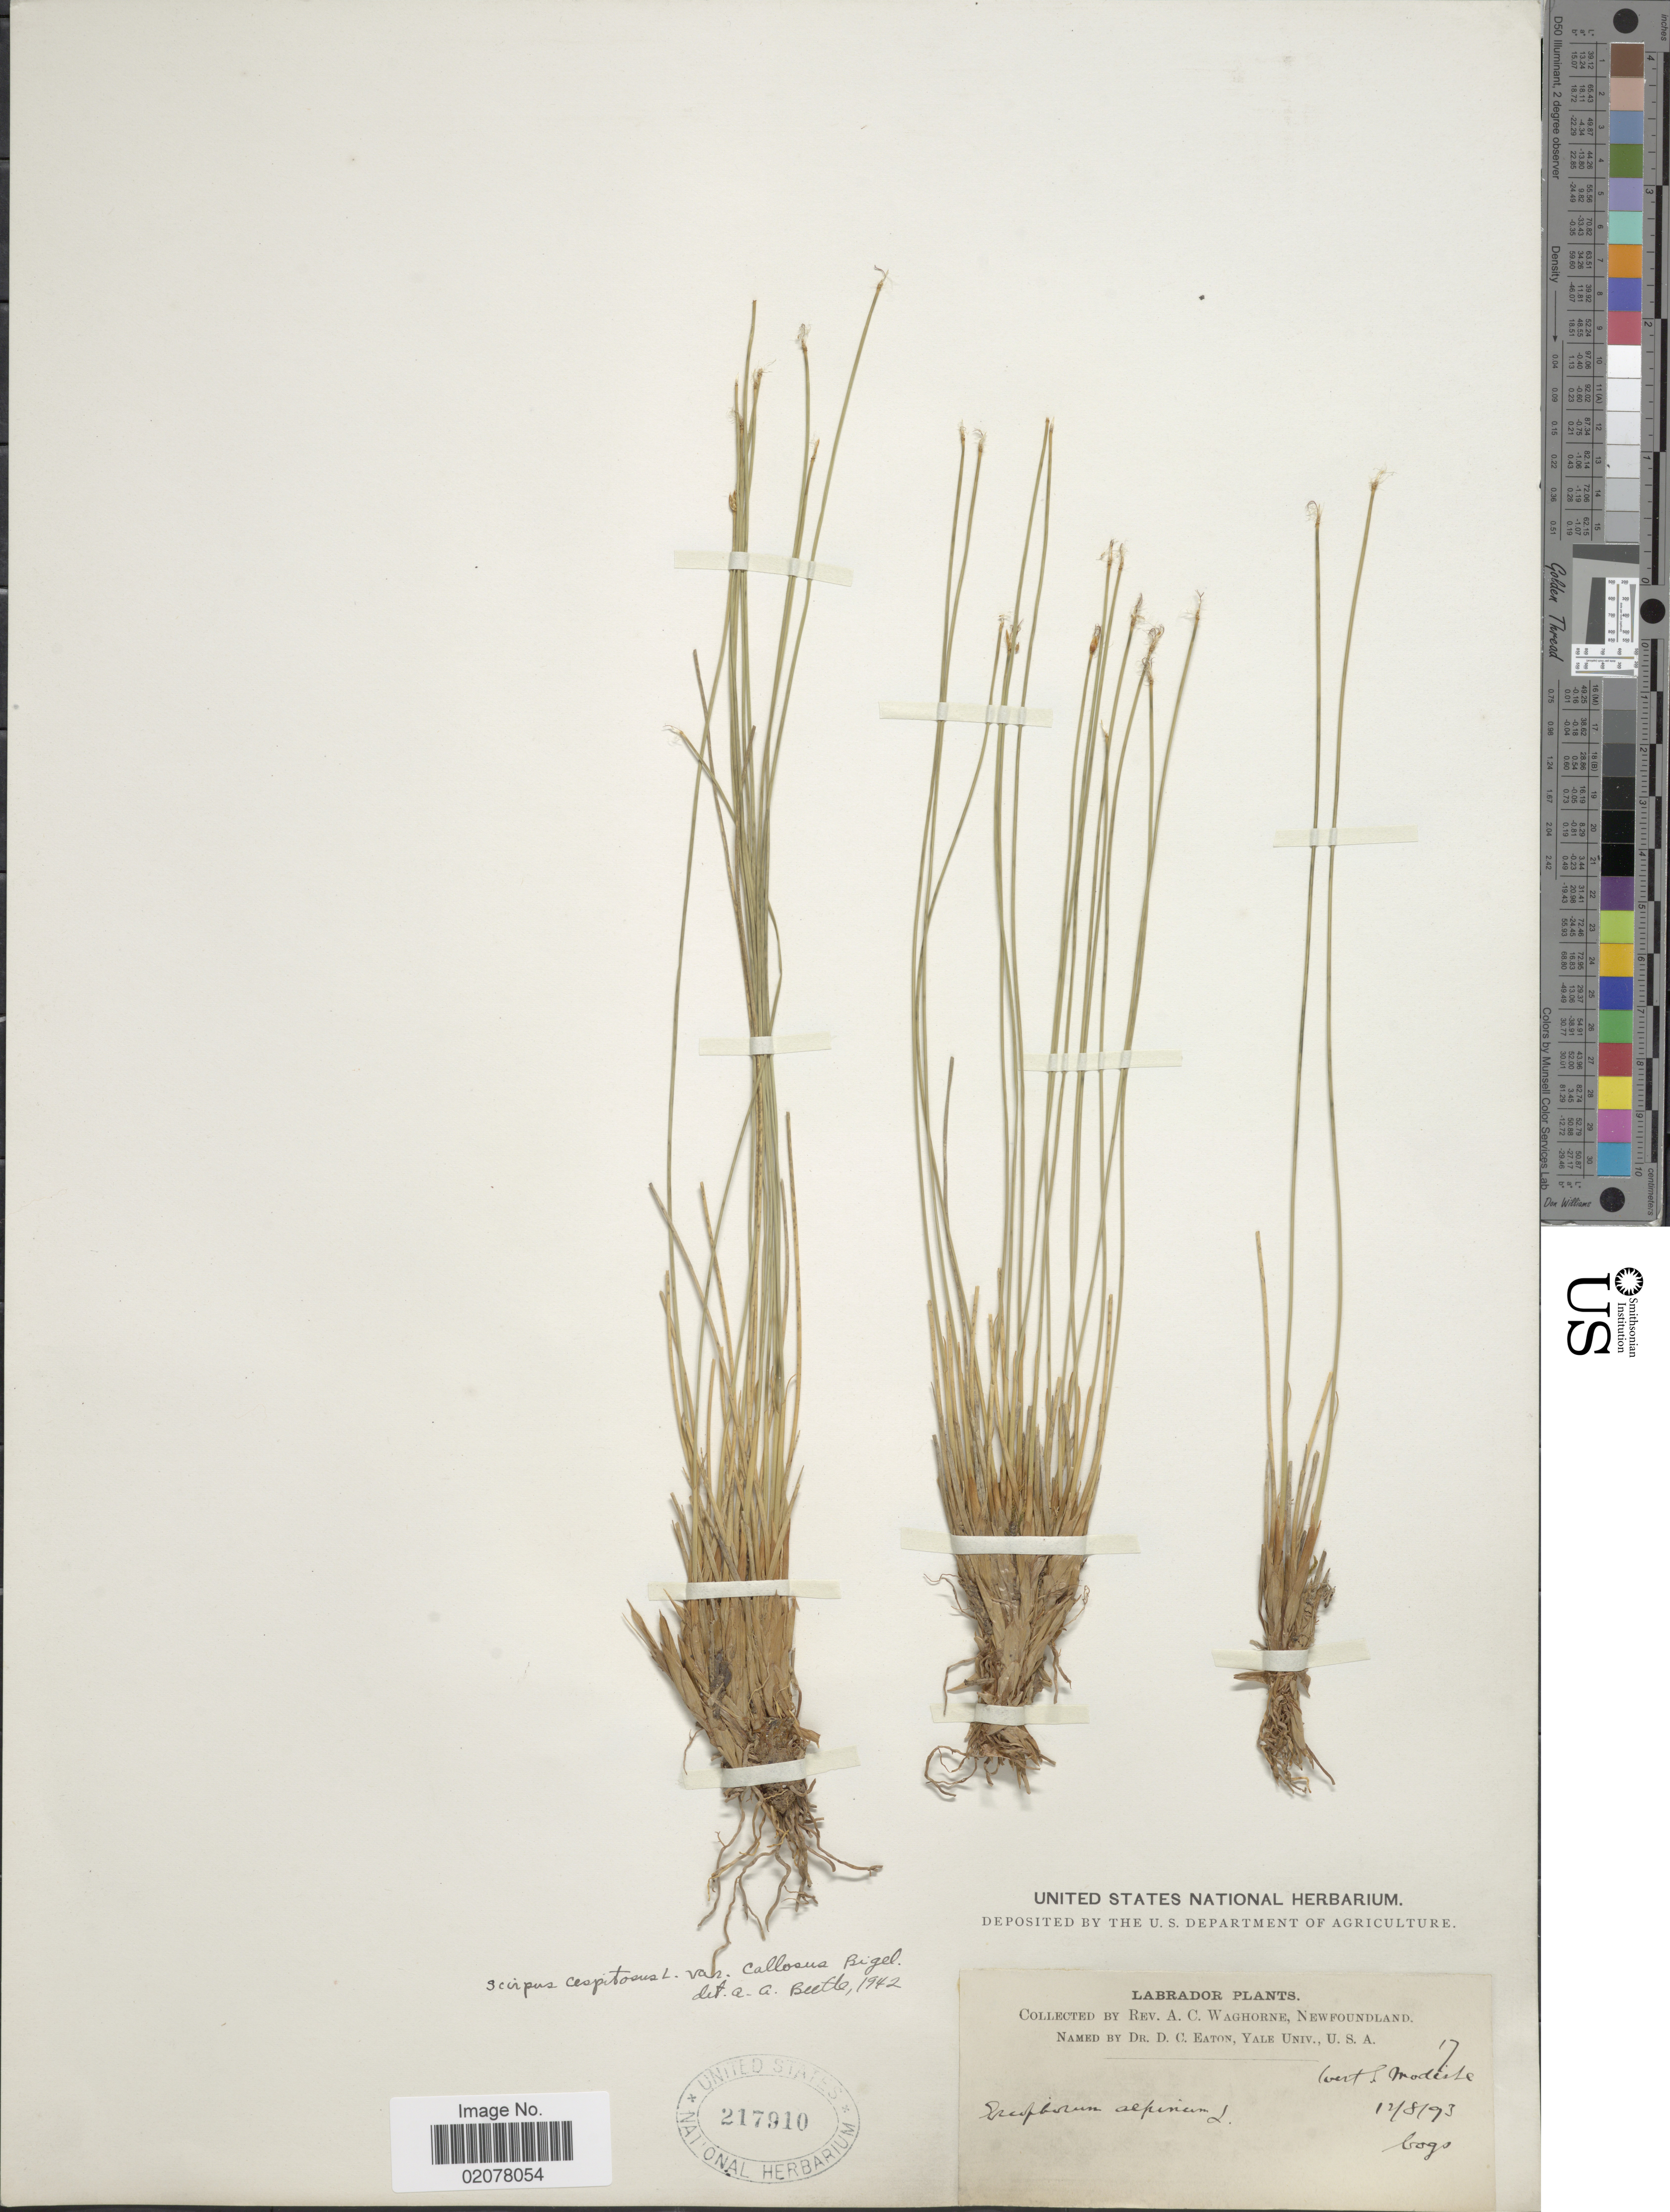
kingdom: Plantae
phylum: Tracheophyta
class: Liliopsida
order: Poales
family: Cyperaceae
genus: Trichophorum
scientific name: Trichophorum cespitosum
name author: (L.) Hartm.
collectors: A. Waghorne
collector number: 7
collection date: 1893-08-12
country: Canada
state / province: Newfoundland and Labrador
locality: Labrador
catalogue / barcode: US 217910